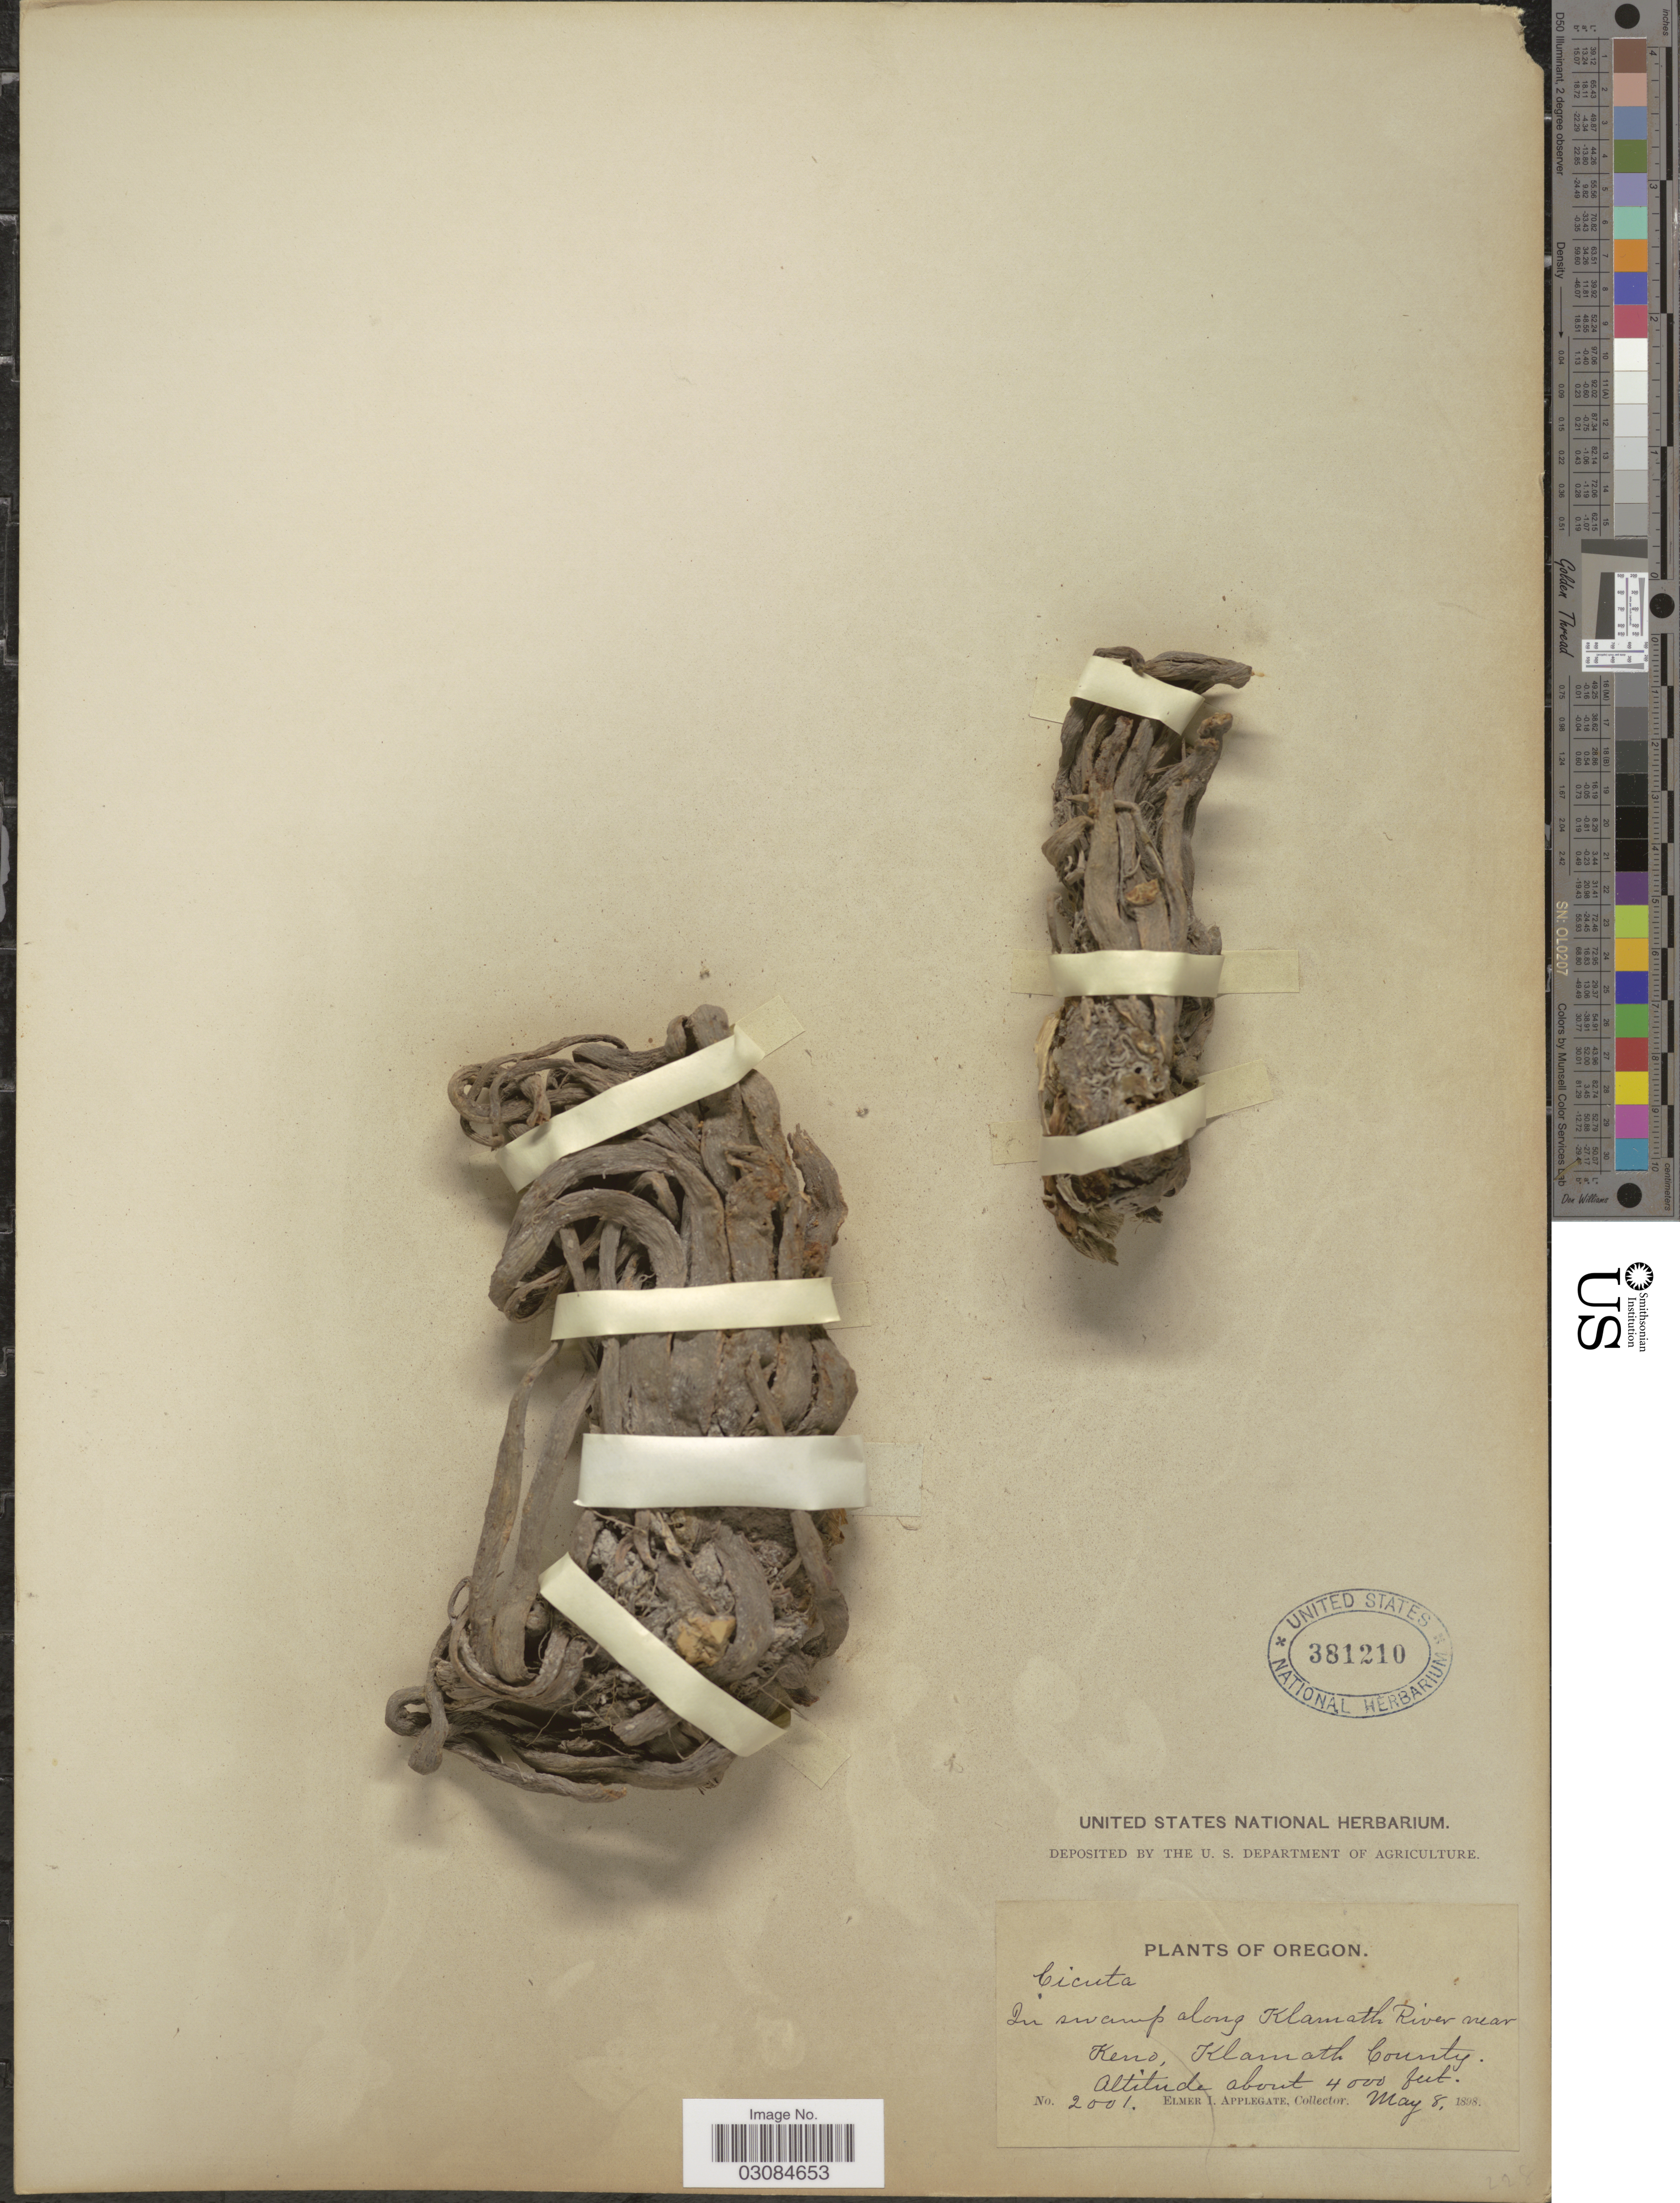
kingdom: Plantae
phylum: Tracheophyta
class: Magnoliopsida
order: Apiales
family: Apiaceae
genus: Cicuta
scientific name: Cicuta vagans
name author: Greene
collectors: E. I. Applegate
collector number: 2001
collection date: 1898-05-08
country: United States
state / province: Oregon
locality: Keno, Klamath County.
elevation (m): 1219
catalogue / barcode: US 381210